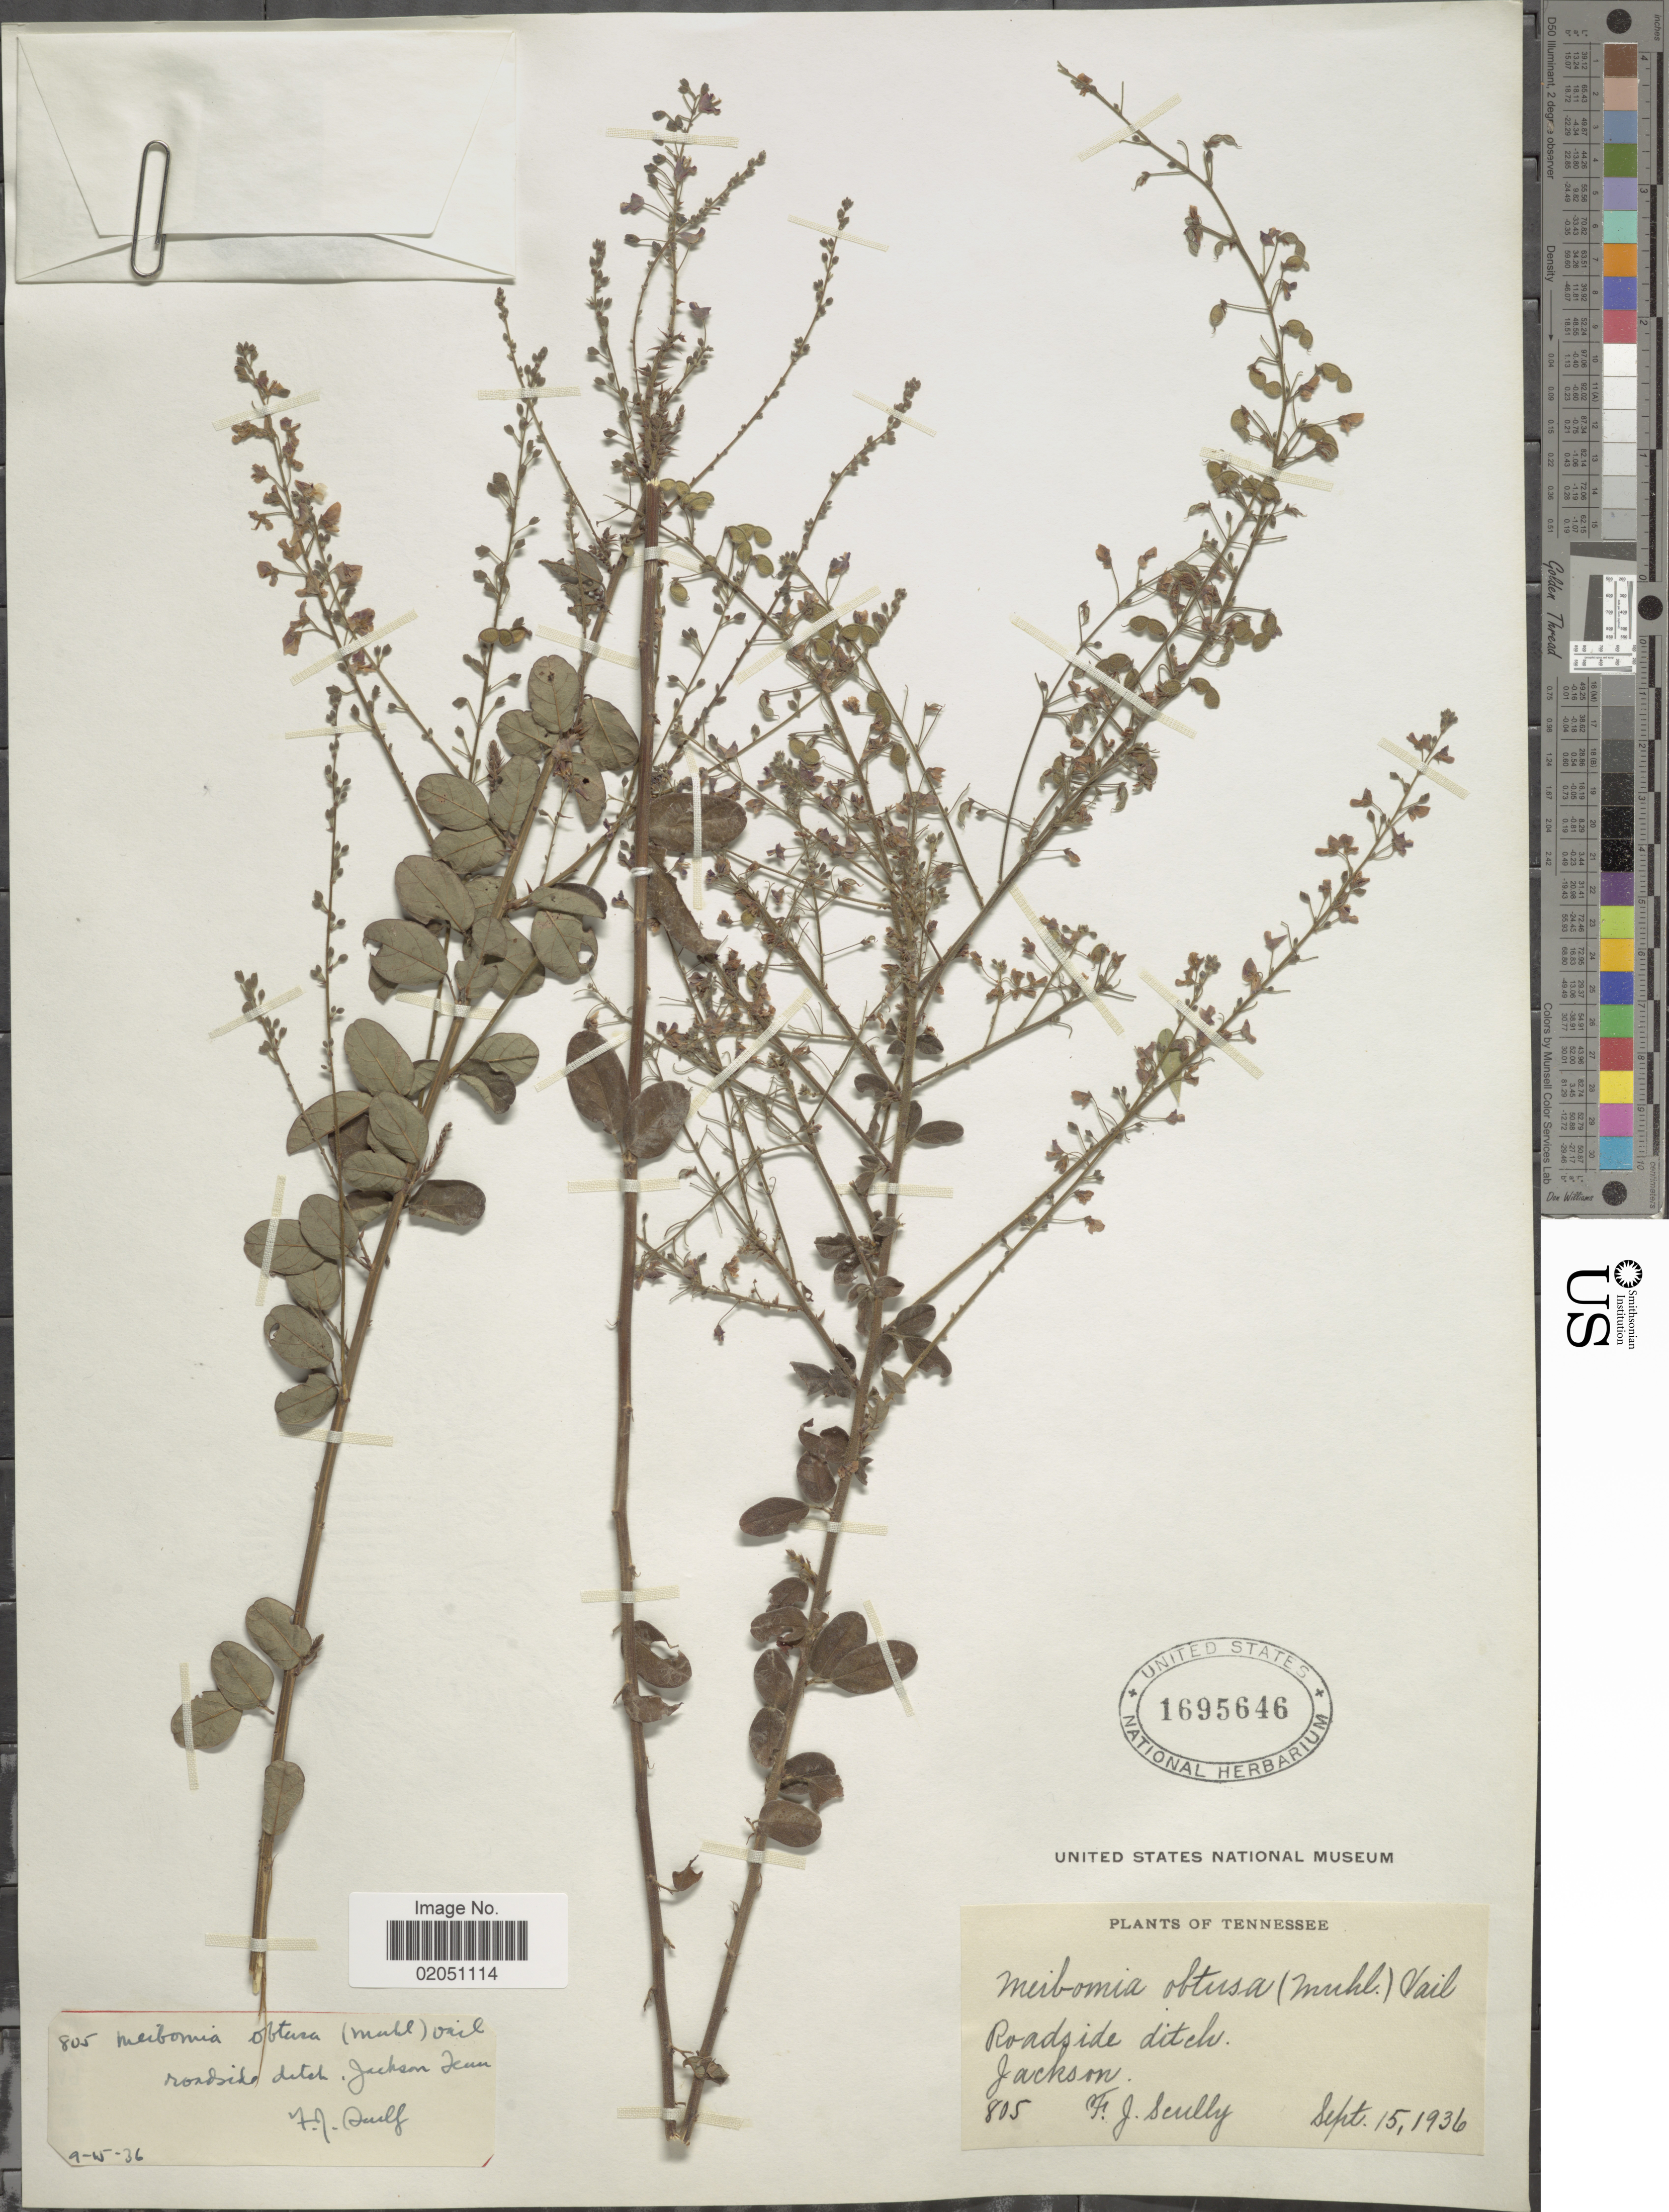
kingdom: Plantae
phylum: Tracheophyta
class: Magnoliopsida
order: Fabales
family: Fabaceae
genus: Desmodium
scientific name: Desmodium obtusum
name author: (Muhl. ex Willd.) DC.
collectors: F. Scully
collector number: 805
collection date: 1936-09-15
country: United States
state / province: Tennessee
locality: Roadside ditch, Jackson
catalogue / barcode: US 1695646